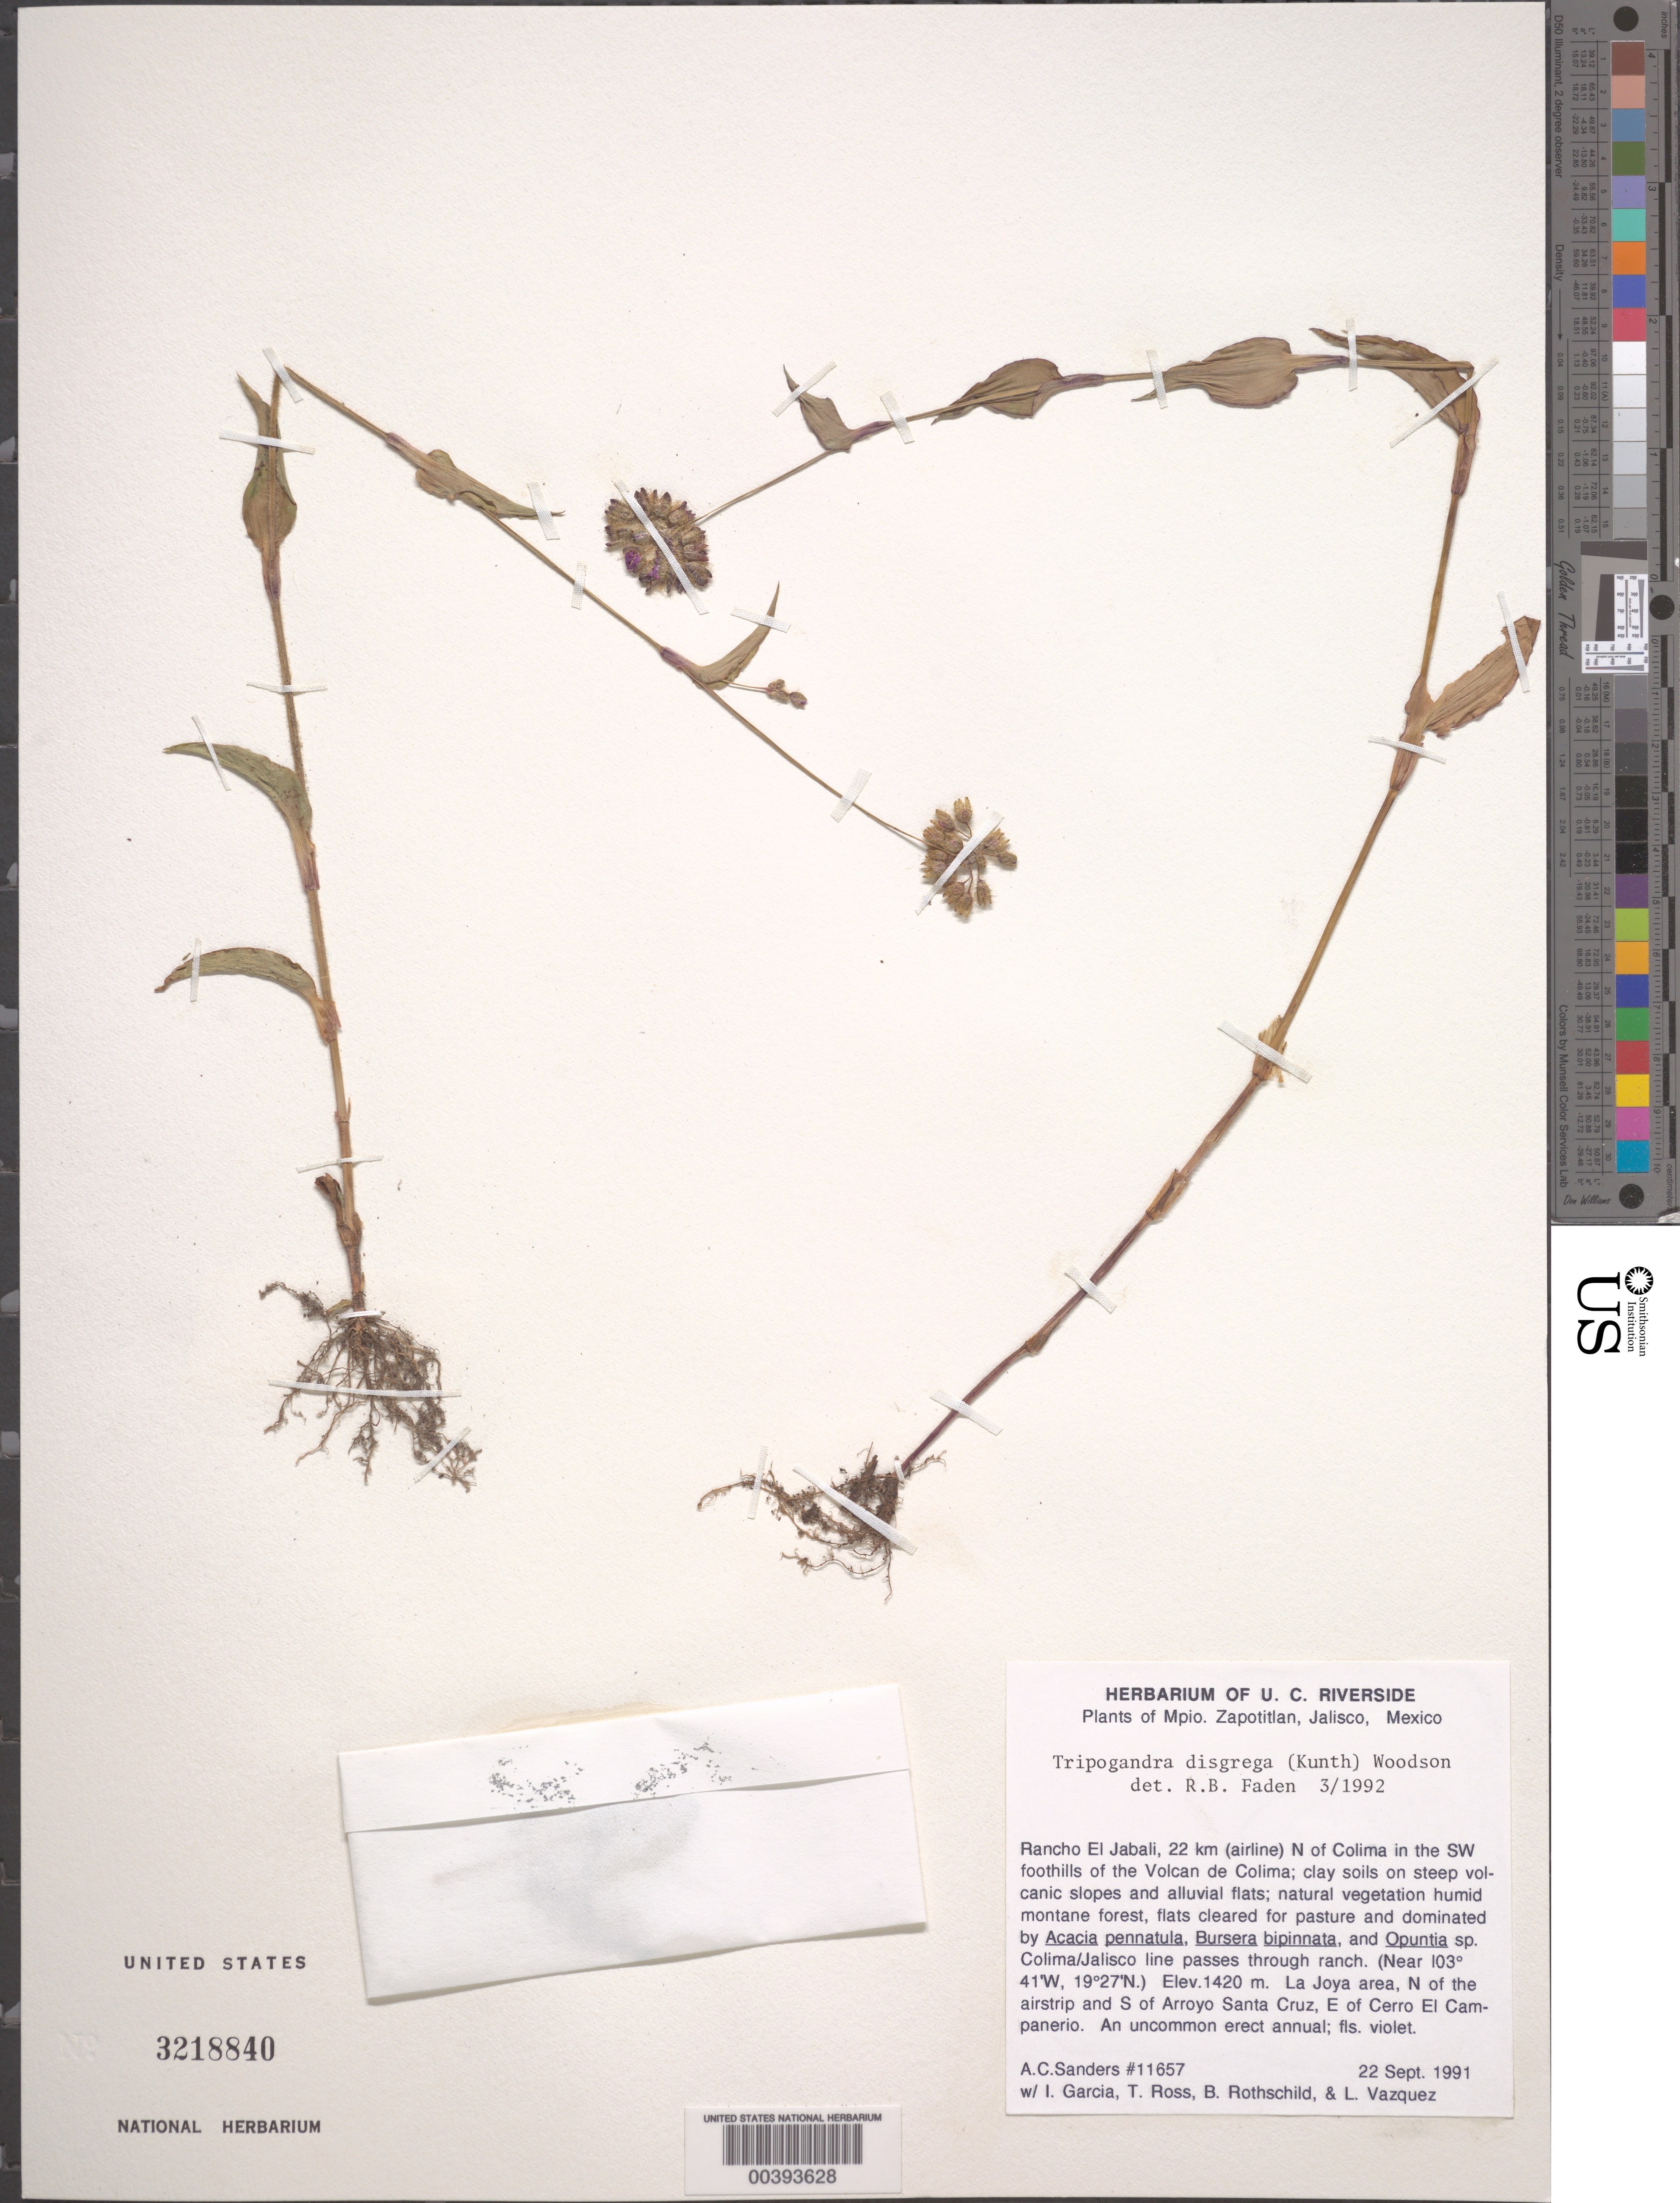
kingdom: Plantae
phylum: Tracheophyta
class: Liliopsida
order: Commelinales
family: Commelinaceae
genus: Tripogandra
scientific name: Tripogandra disgrega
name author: (Kunth) Woodson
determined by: Faden, Robert B., (US), Smithsonian Institution - National Museum of Natural History (UNITED STATES)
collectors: A. Sanders, I. Garcia, T. Ross, L. Vazquez & B. Rothschild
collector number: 11657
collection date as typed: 22 Sep 1991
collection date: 1991-09-22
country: Mexico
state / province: Jalisco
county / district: Zapotitlán de Vadillo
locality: Zapotitlan Mun., Rancho El Jabali, 22 km N of Colima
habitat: Humid montane forest, flats cleared for pasture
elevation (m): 1420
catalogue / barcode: US 3218840